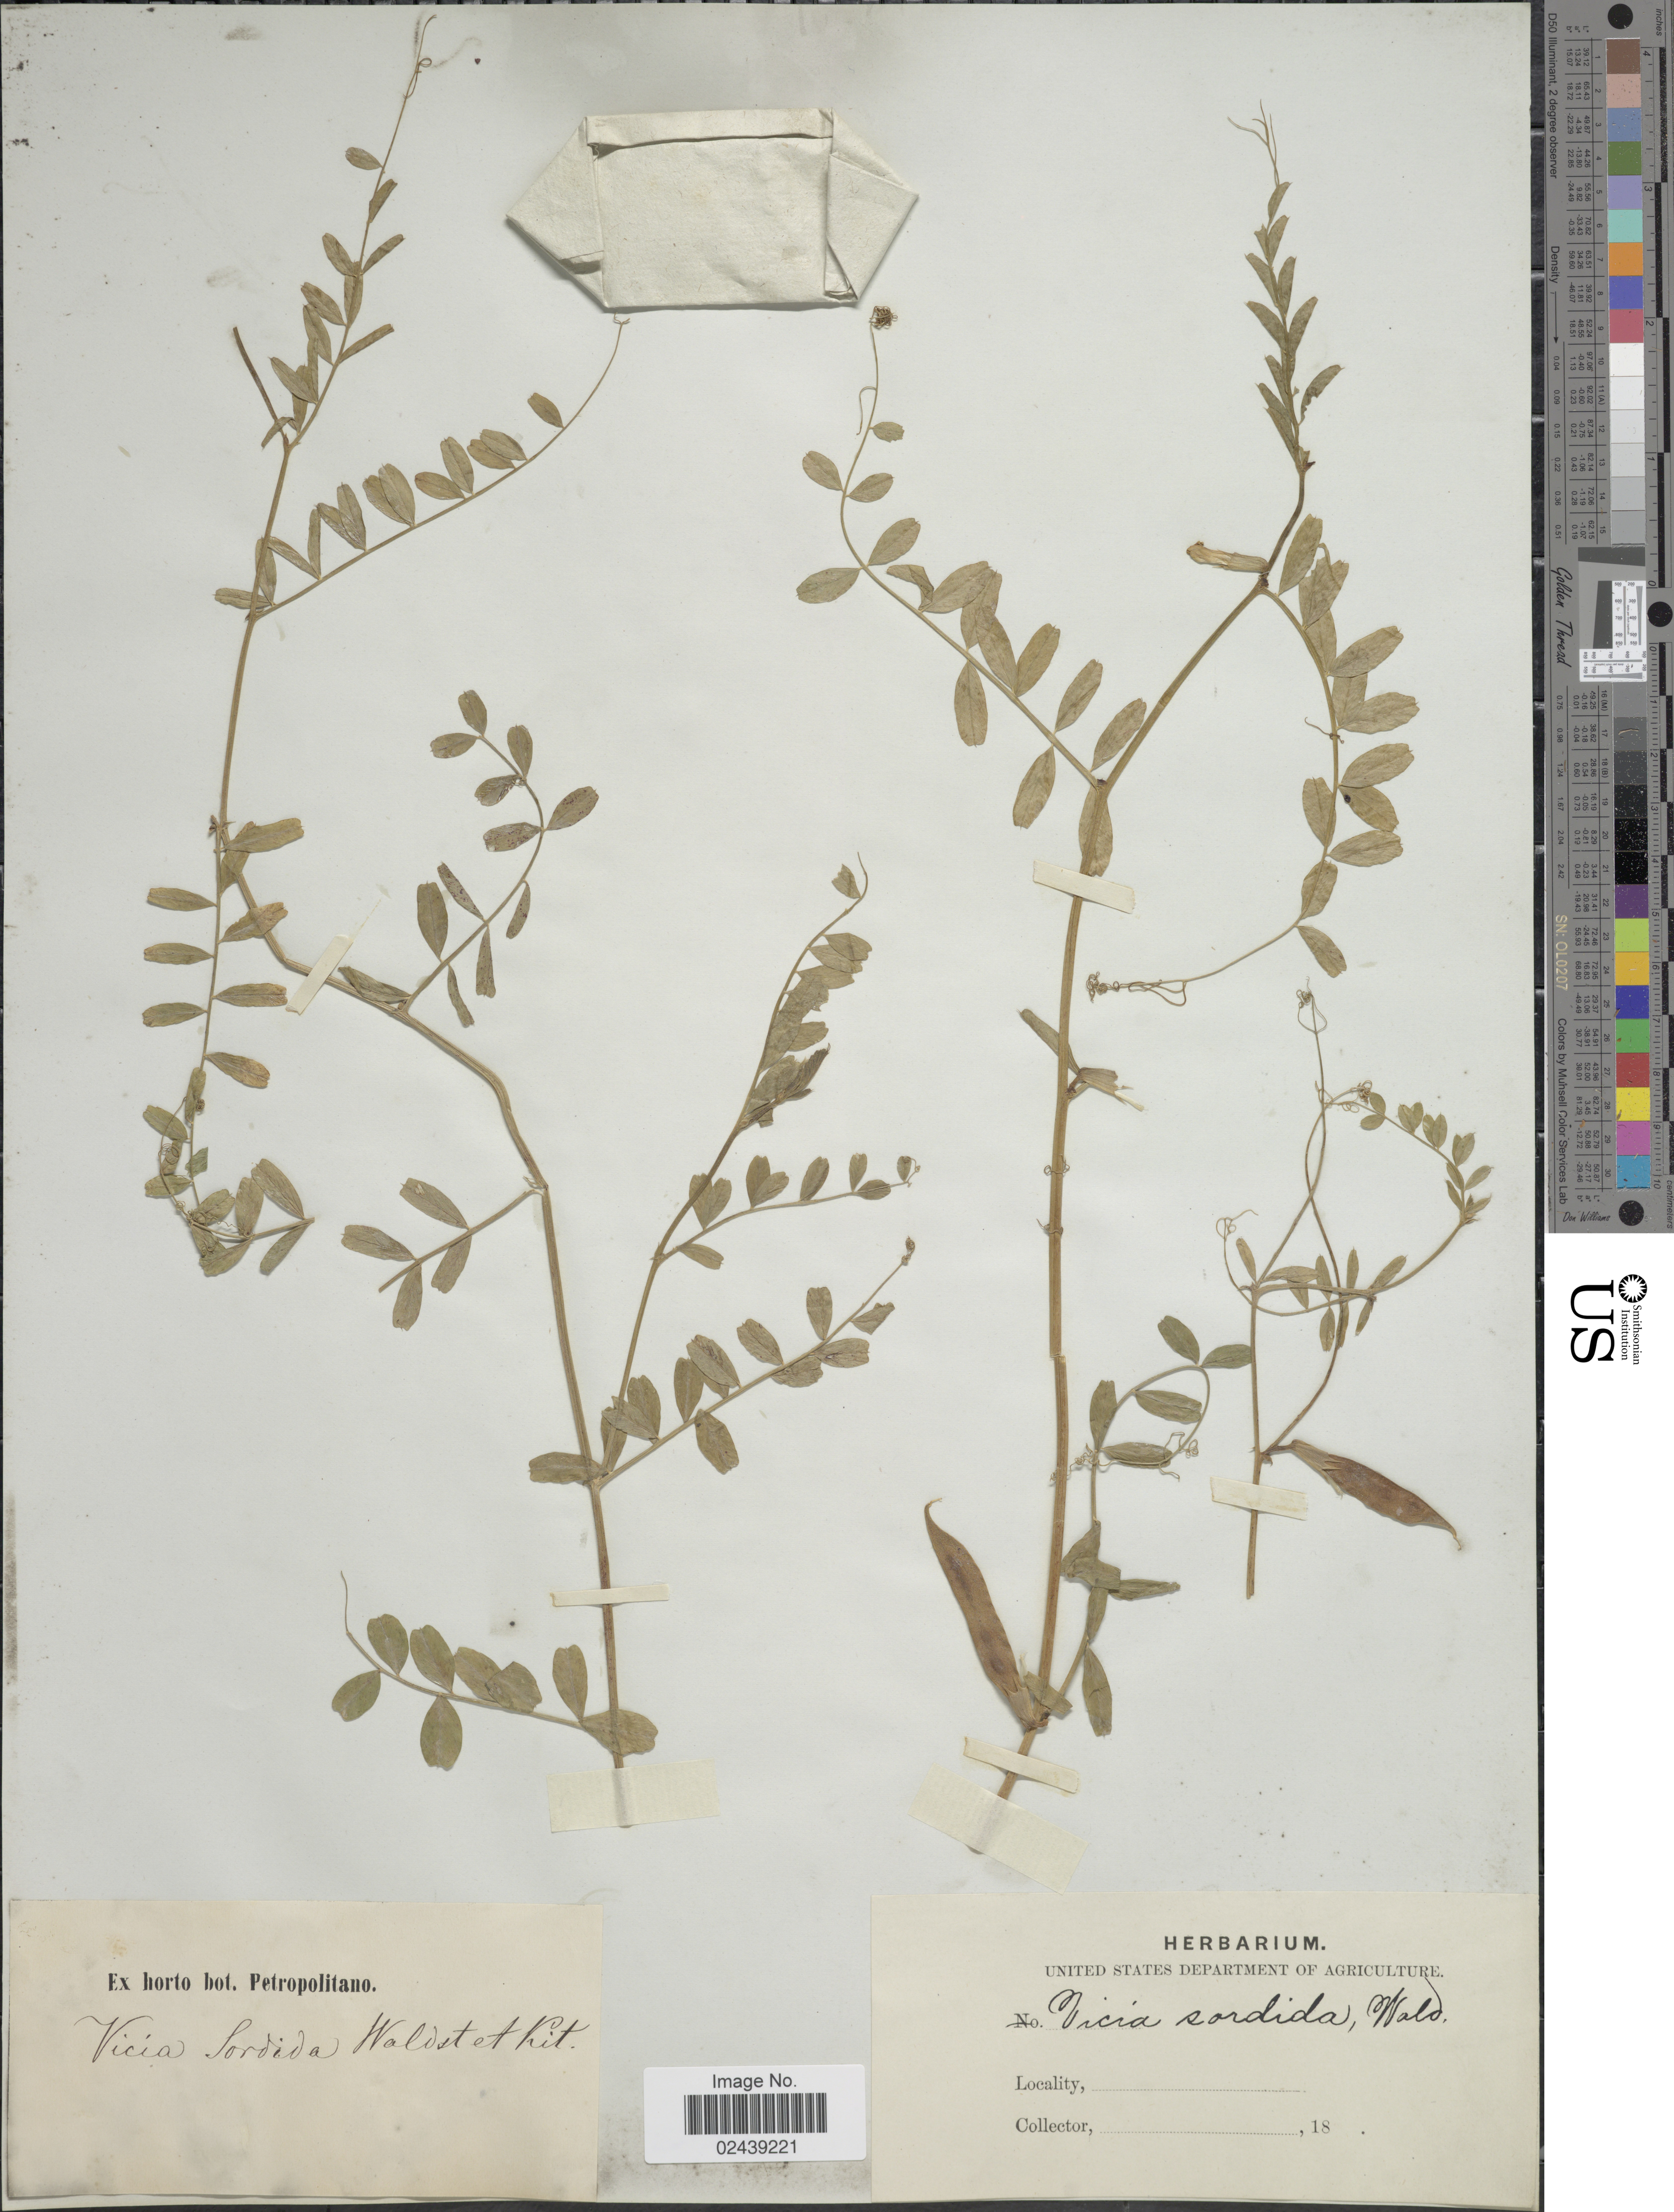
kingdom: Plantae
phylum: Tracheophyta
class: Magnoliopsida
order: Fabales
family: Fabaceae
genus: Vicia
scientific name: Vicia sordida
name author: Waldst. & Kit.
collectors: ex herb. U. S. Department of Agriculture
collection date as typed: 18